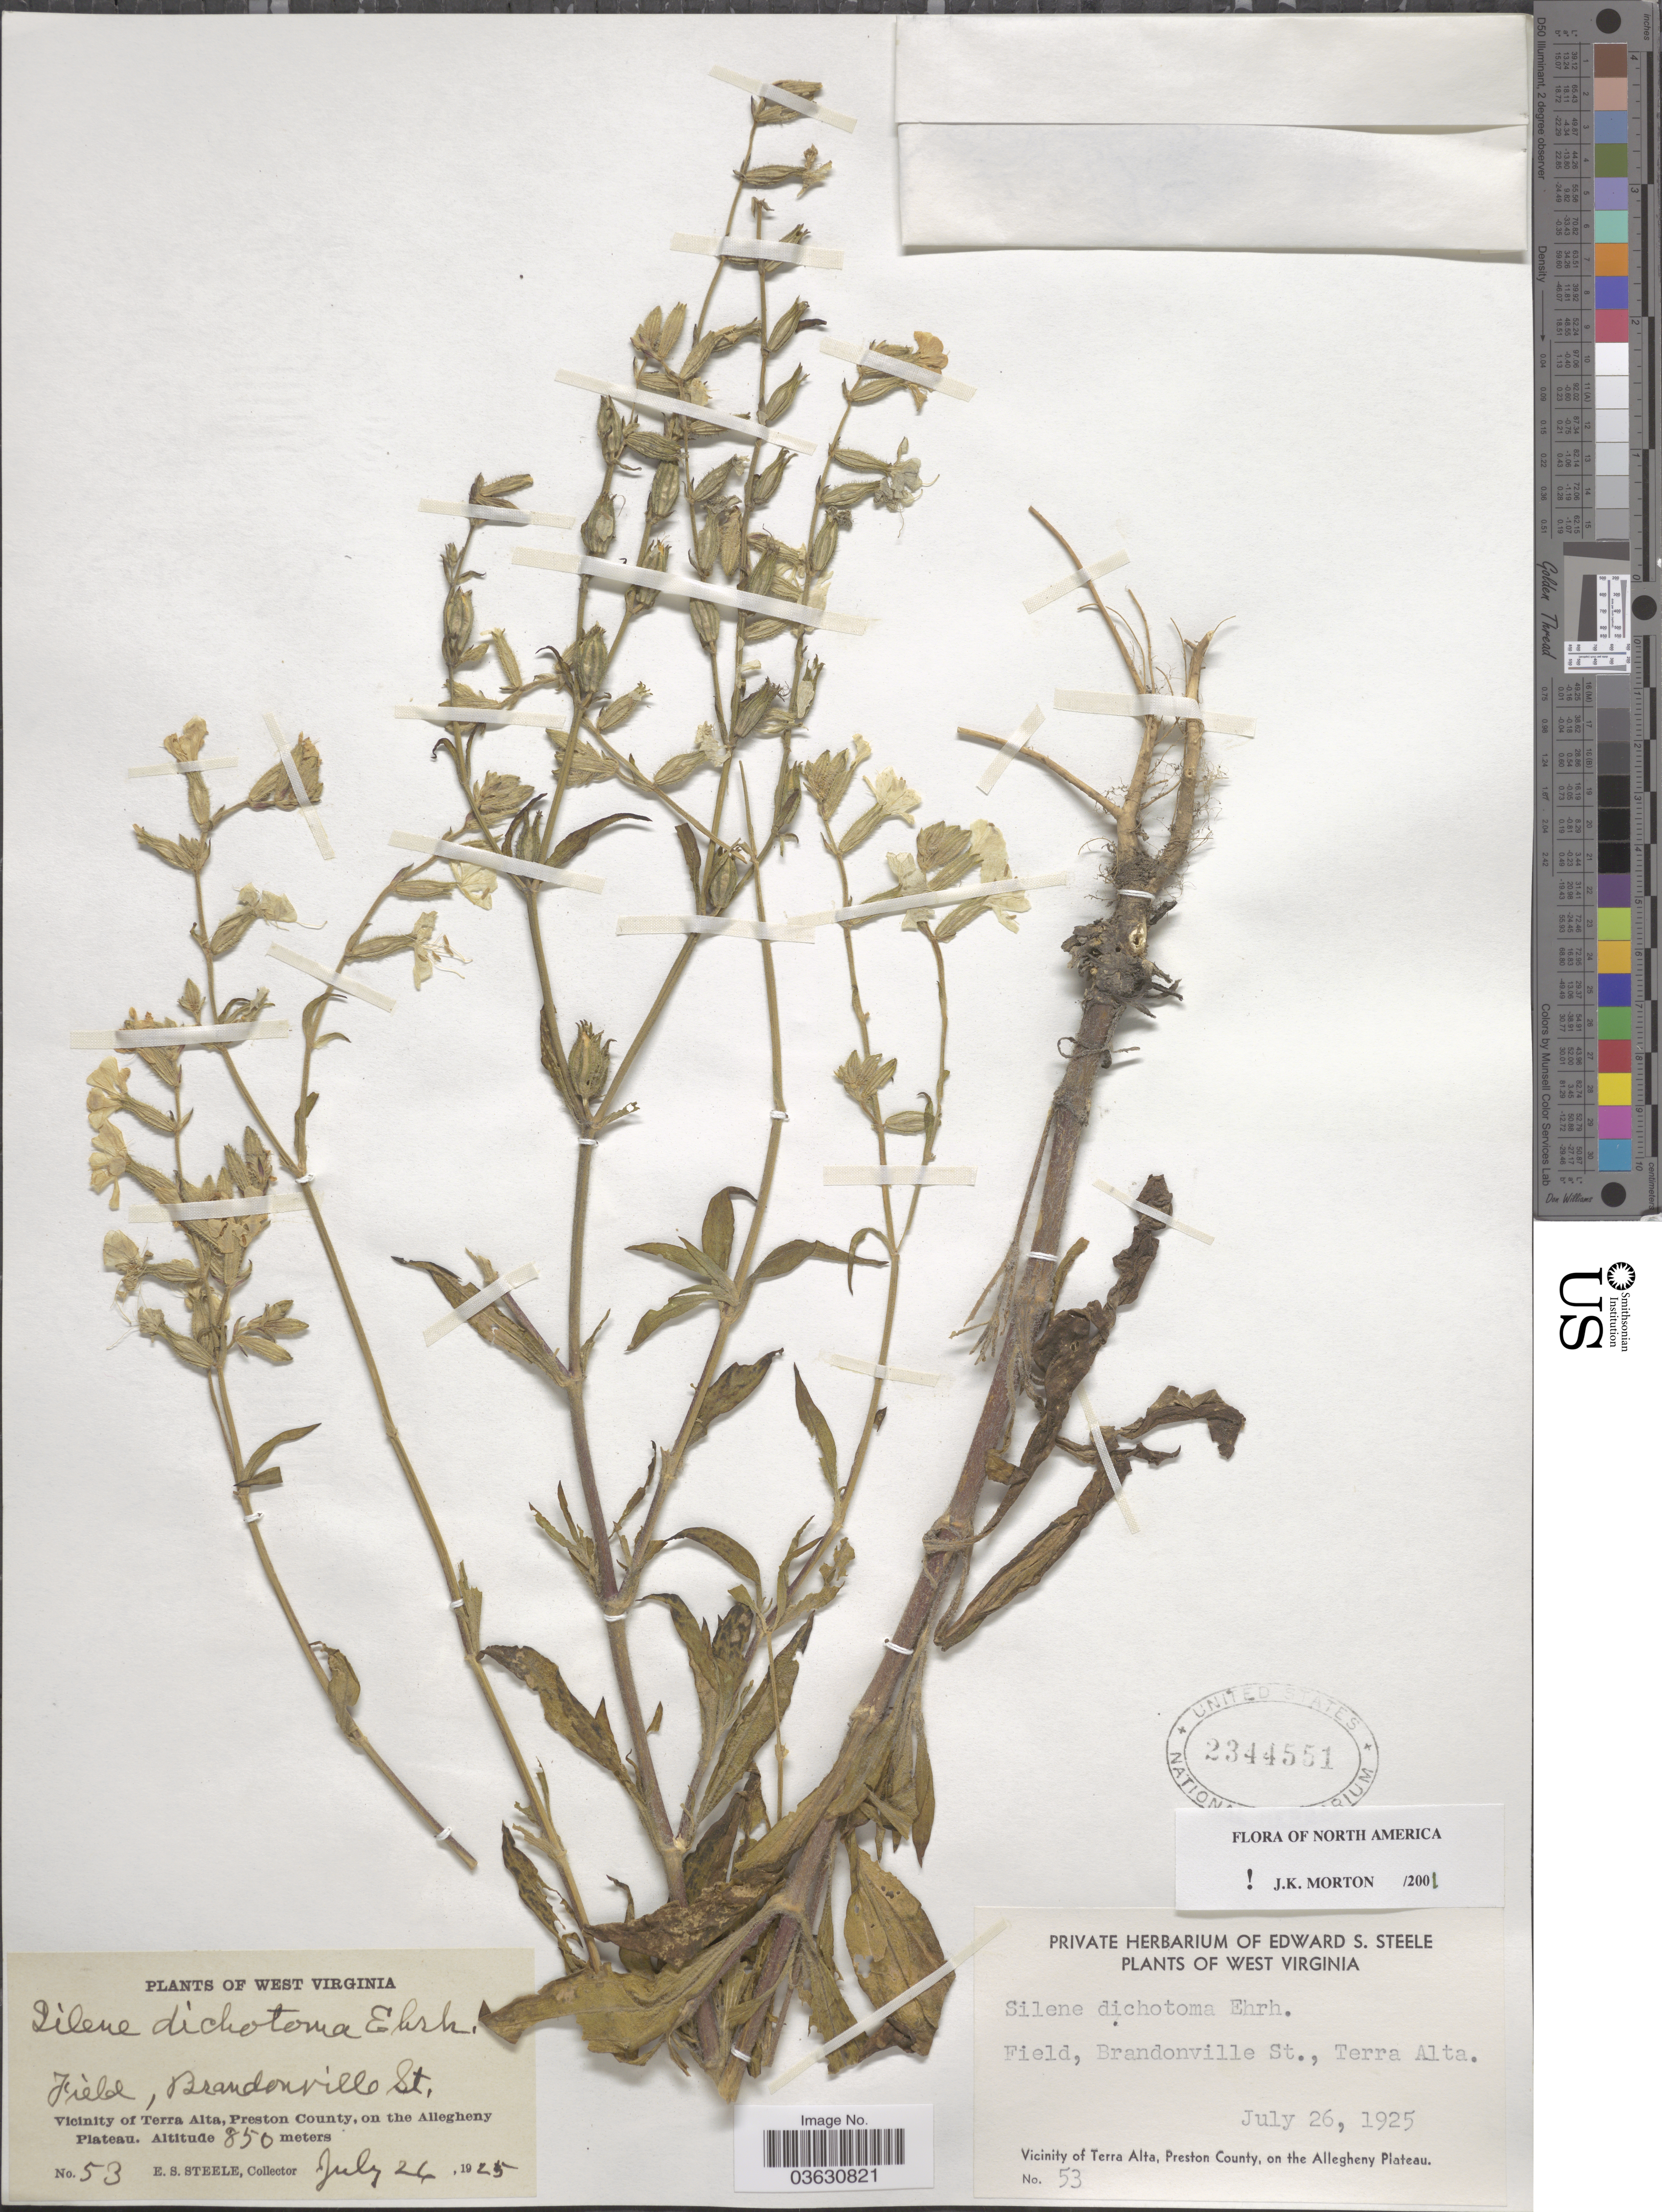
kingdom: Plantae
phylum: Tracheophyta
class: Magnoliopsida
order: Caryophyllales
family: Caryophyllaceae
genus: Silene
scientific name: Silene dichotoma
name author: Ehrh.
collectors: E. Steele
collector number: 53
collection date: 1925-07-26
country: United States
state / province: West Virginia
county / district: Preston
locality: Brandonville St. Vicinity of Terra Alta, Preston County, on the Allegheny Plateau.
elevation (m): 850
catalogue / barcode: US 2344551